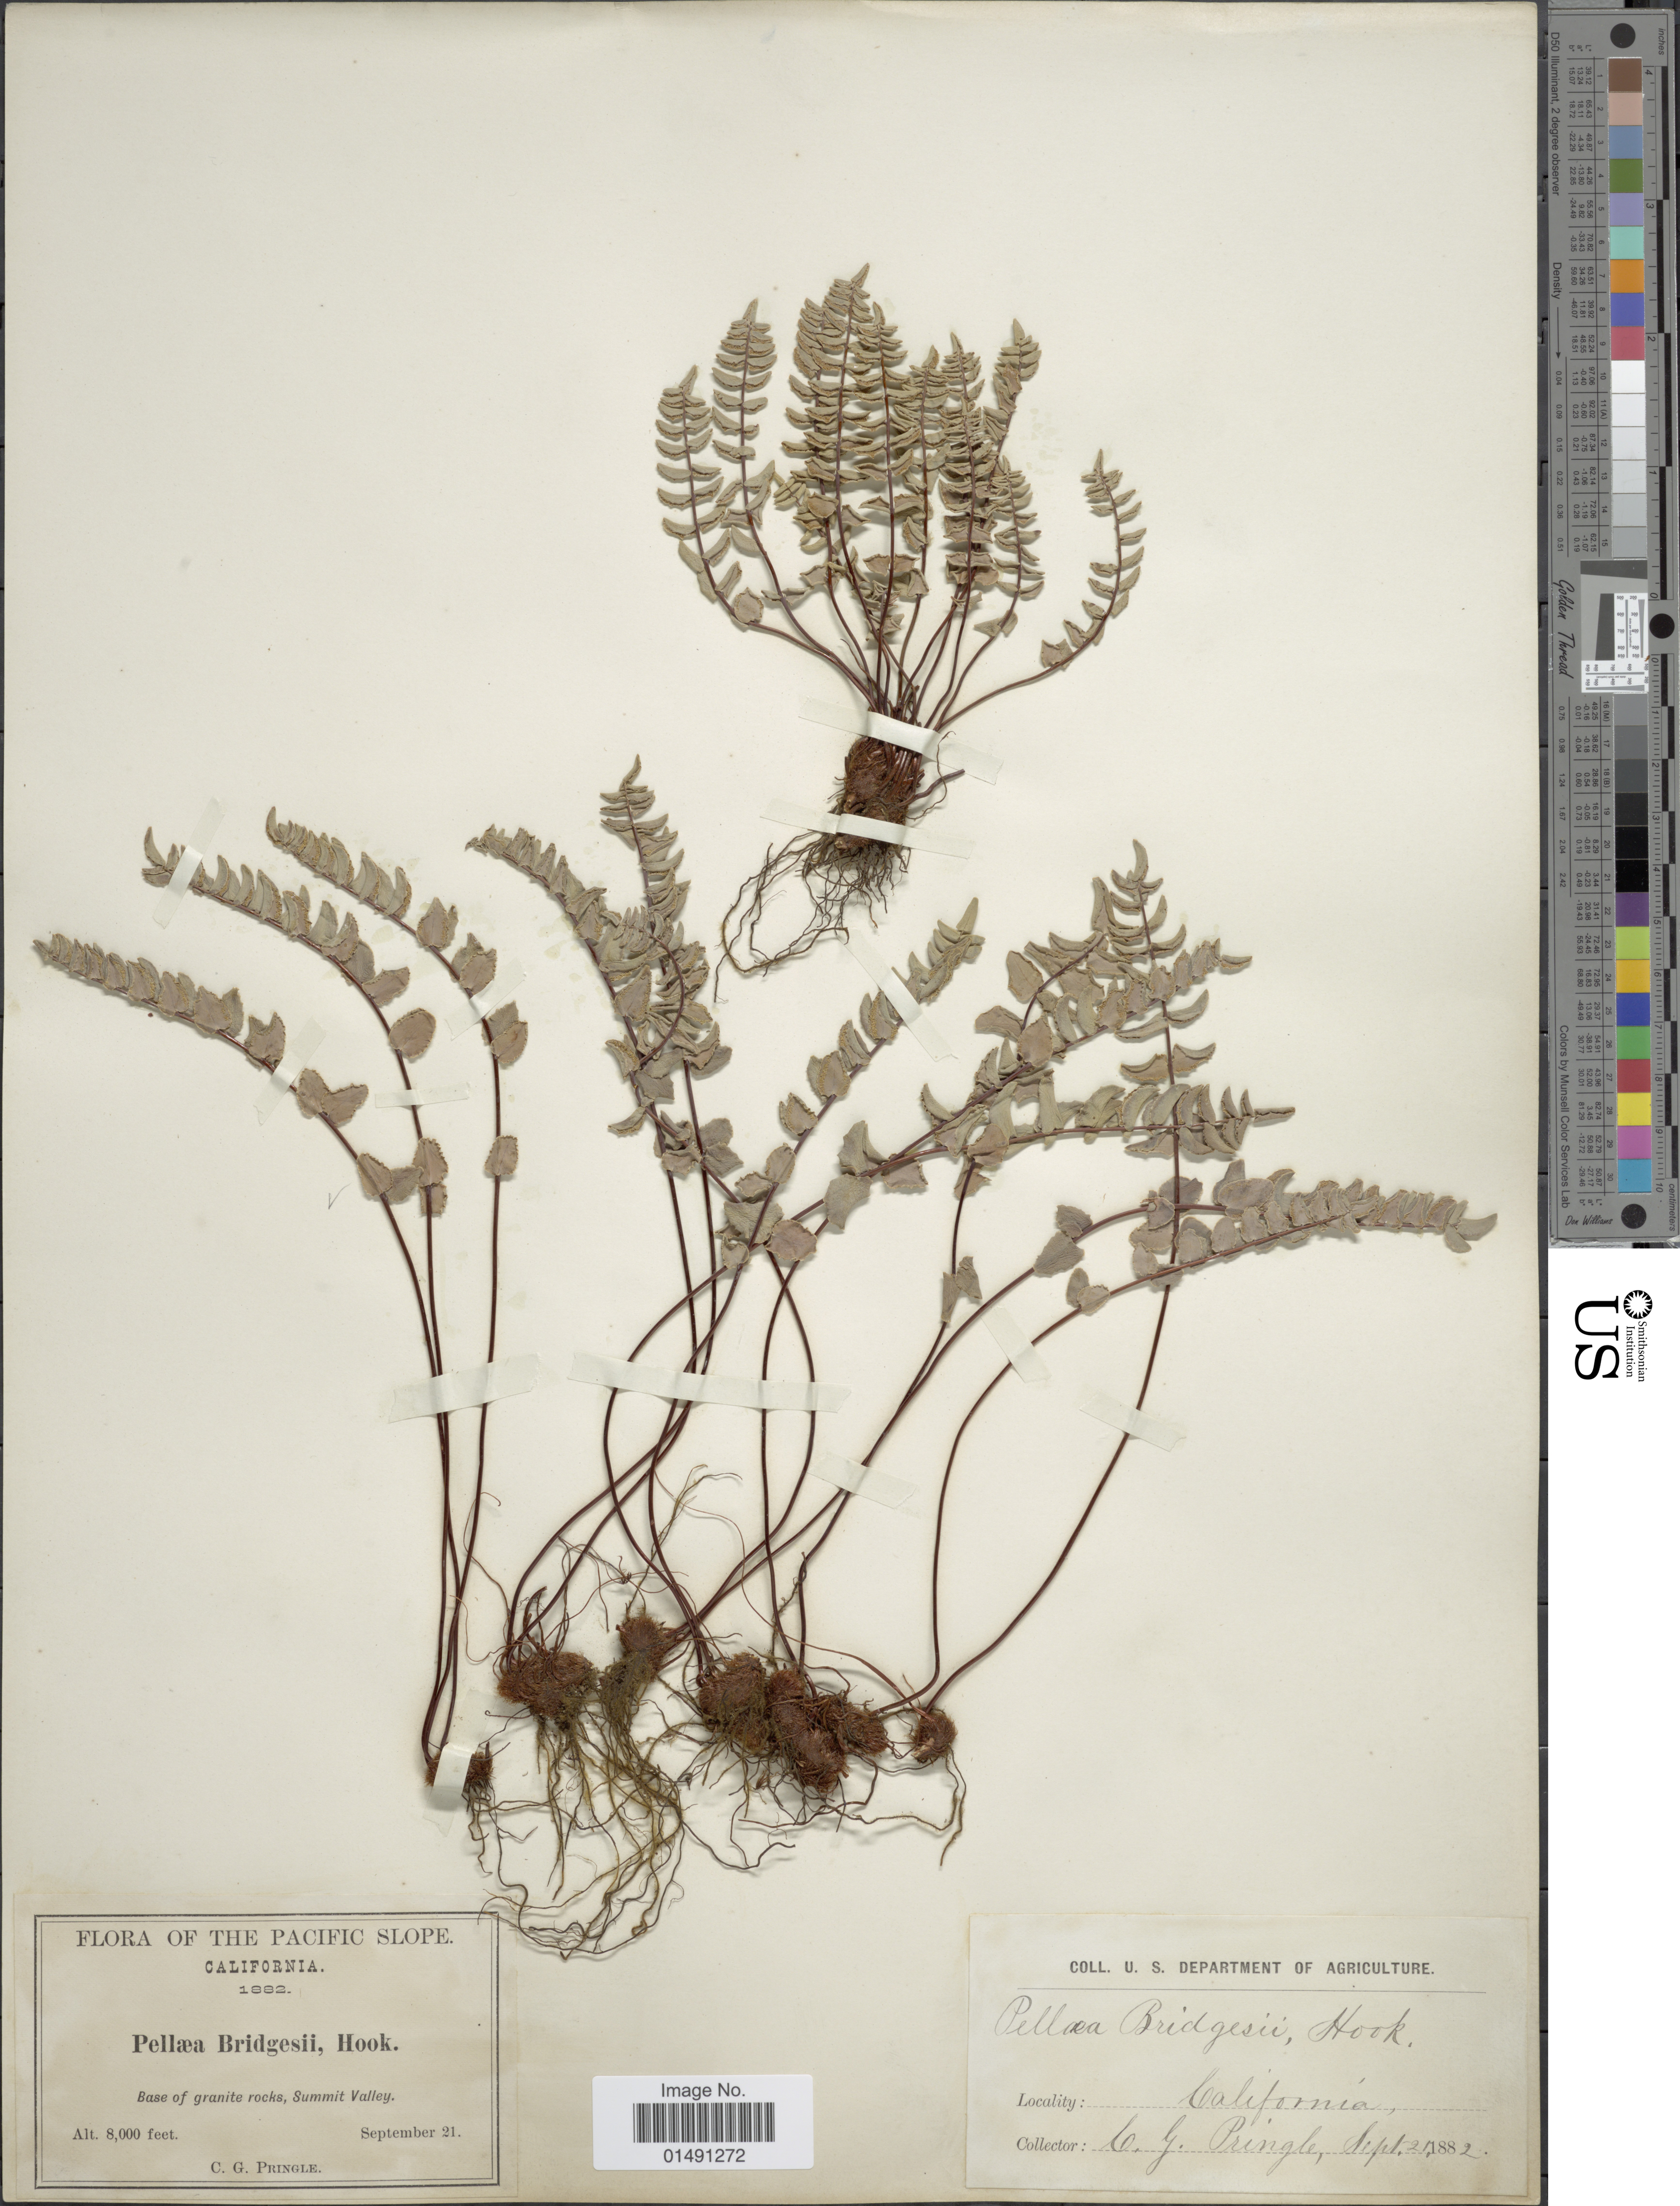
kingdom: Plantae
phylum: Tracheophyta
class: Polypodiopsida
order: Polypodiales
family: Pteridaceae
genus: Pellaea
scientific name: Pellaea bridgesii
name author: Hook.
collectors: C. G. Pringle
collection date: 1882-09-21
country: United States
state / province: California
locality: The Pacific slope, Base of granite rock, Summit Valley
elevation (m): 2438